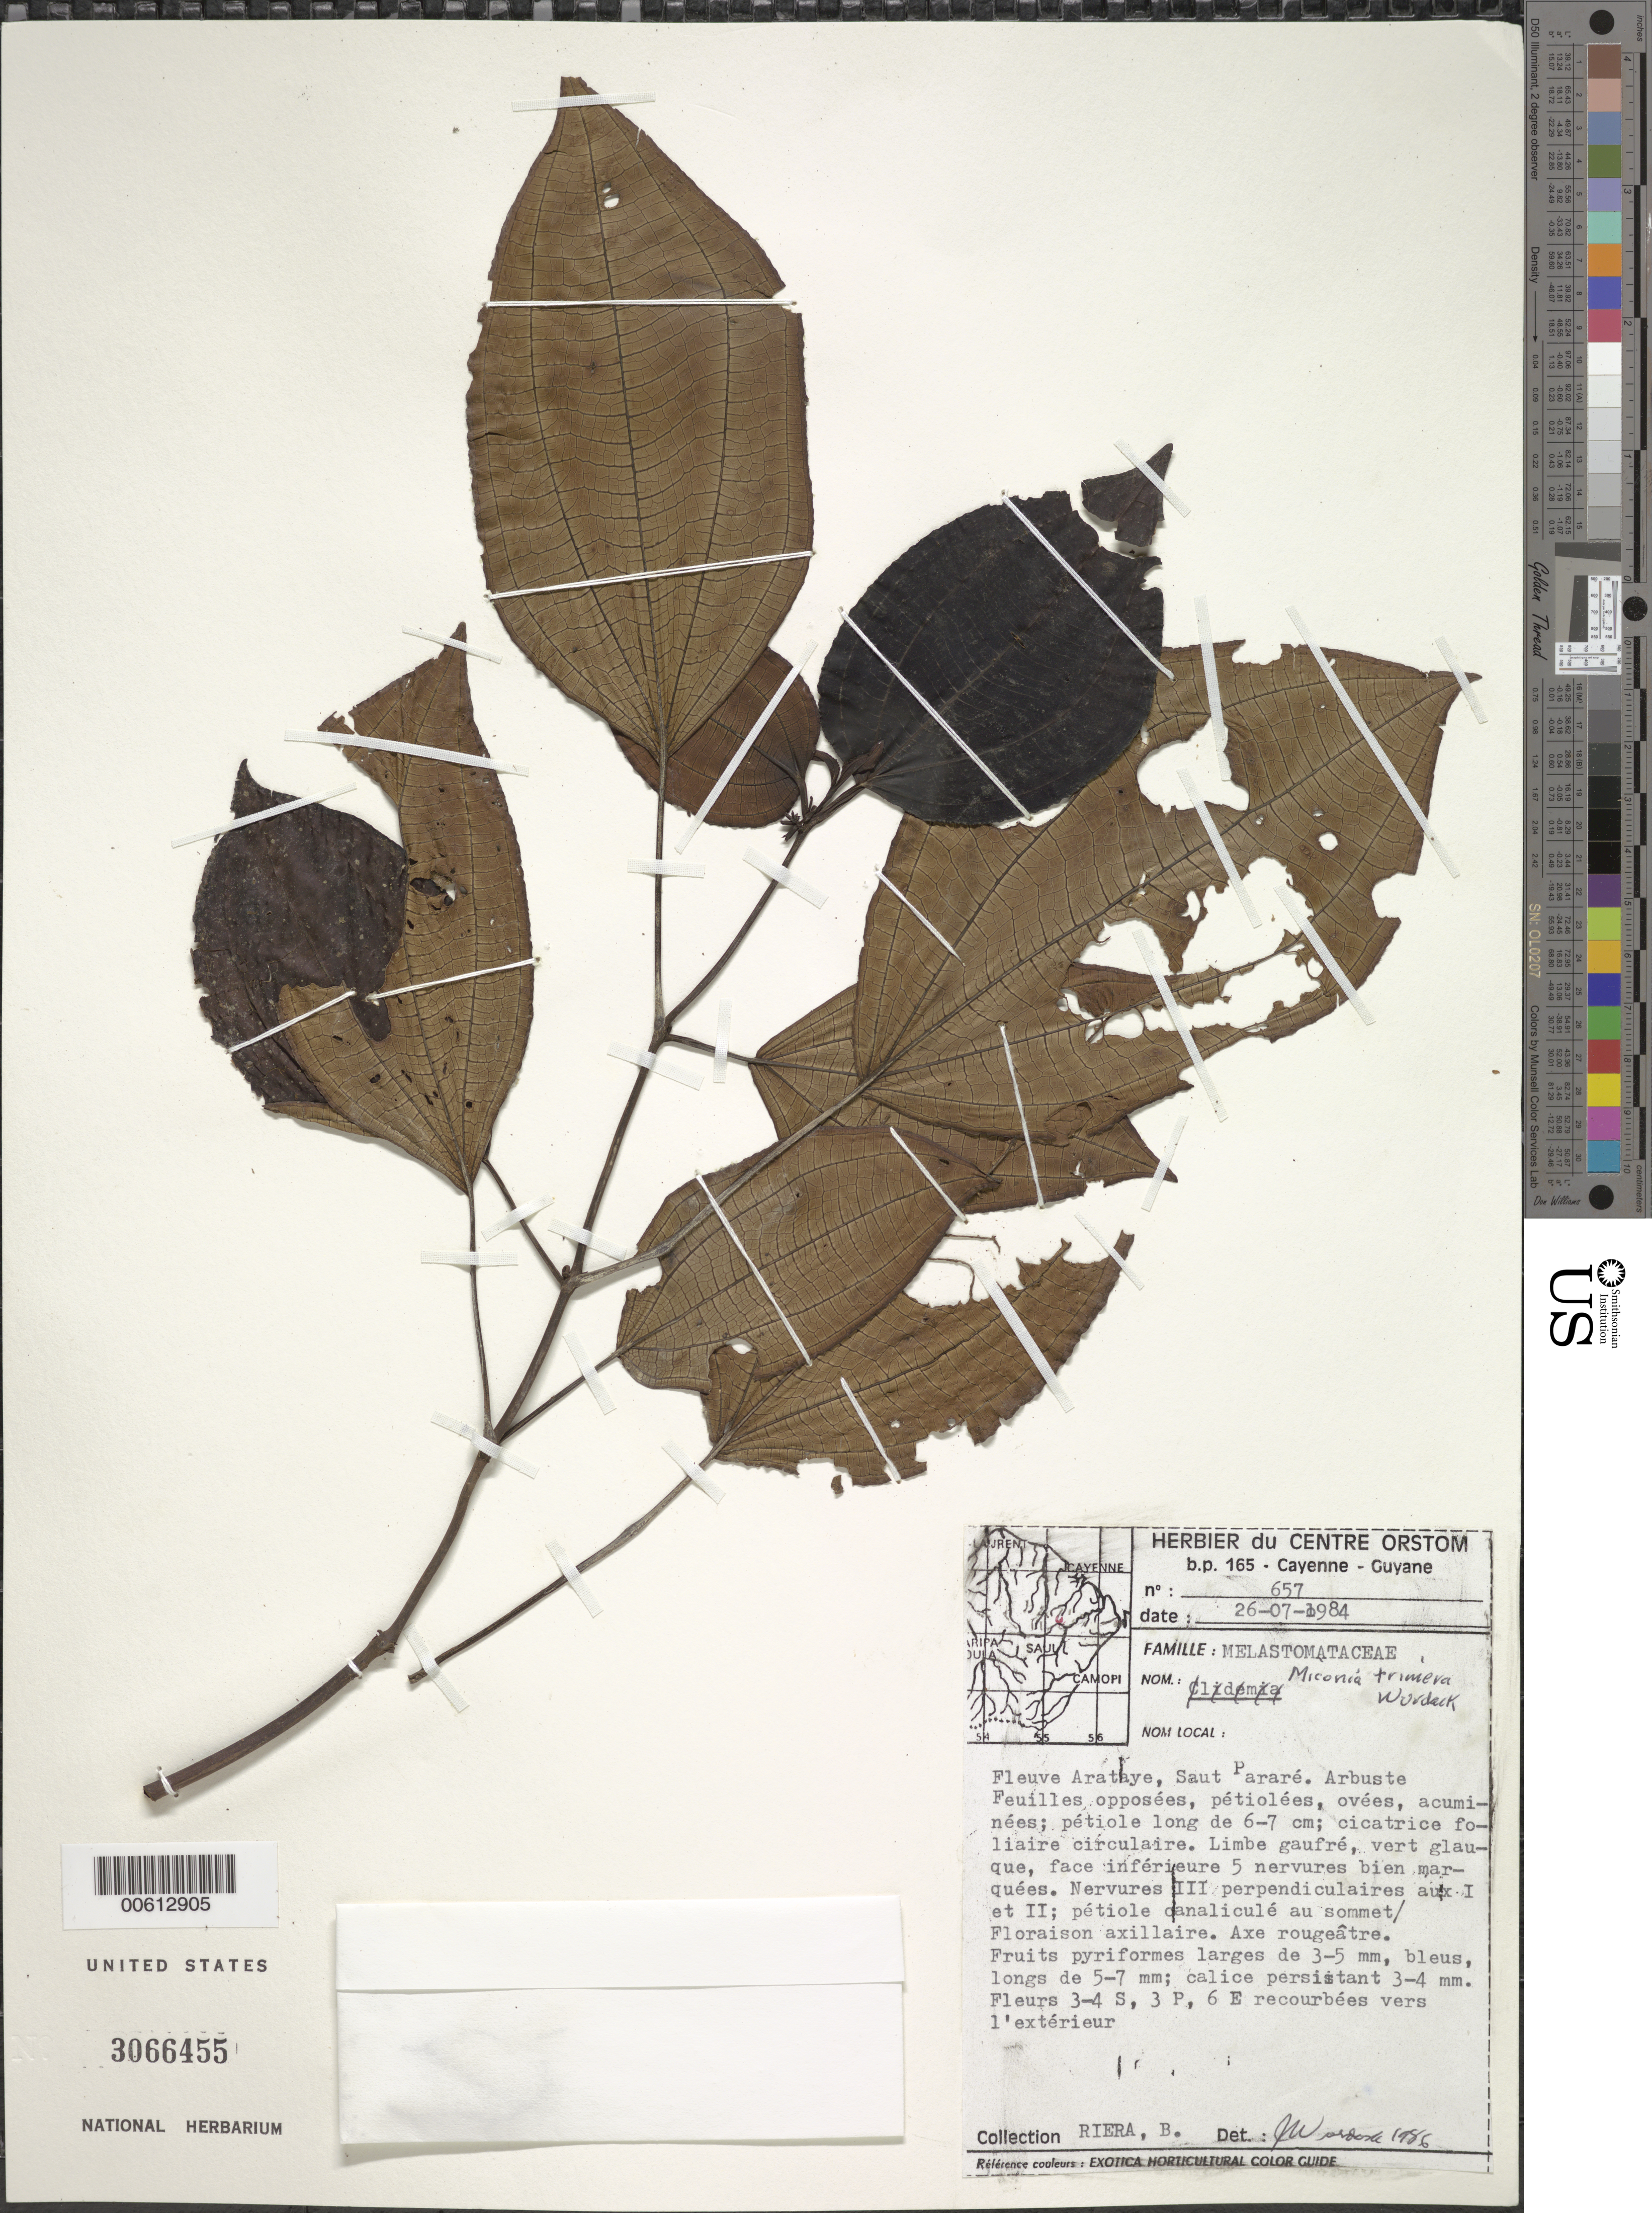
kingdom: Plantae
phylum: Tracheophyta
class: Magnoliopsida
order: Myrtales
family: Melastomataceae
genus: Miconia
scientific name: Miconia trimera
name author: Wurdack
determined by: Wurdack, John J., (US), US (UNITED STATES)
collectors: B. Riéra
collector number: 657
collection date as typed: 26-Jul-84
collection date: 1984-07-26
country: French Guiana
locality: Saut Pararé, Rivière Arataye, Fleuve Approuague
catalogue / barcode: US 3066455